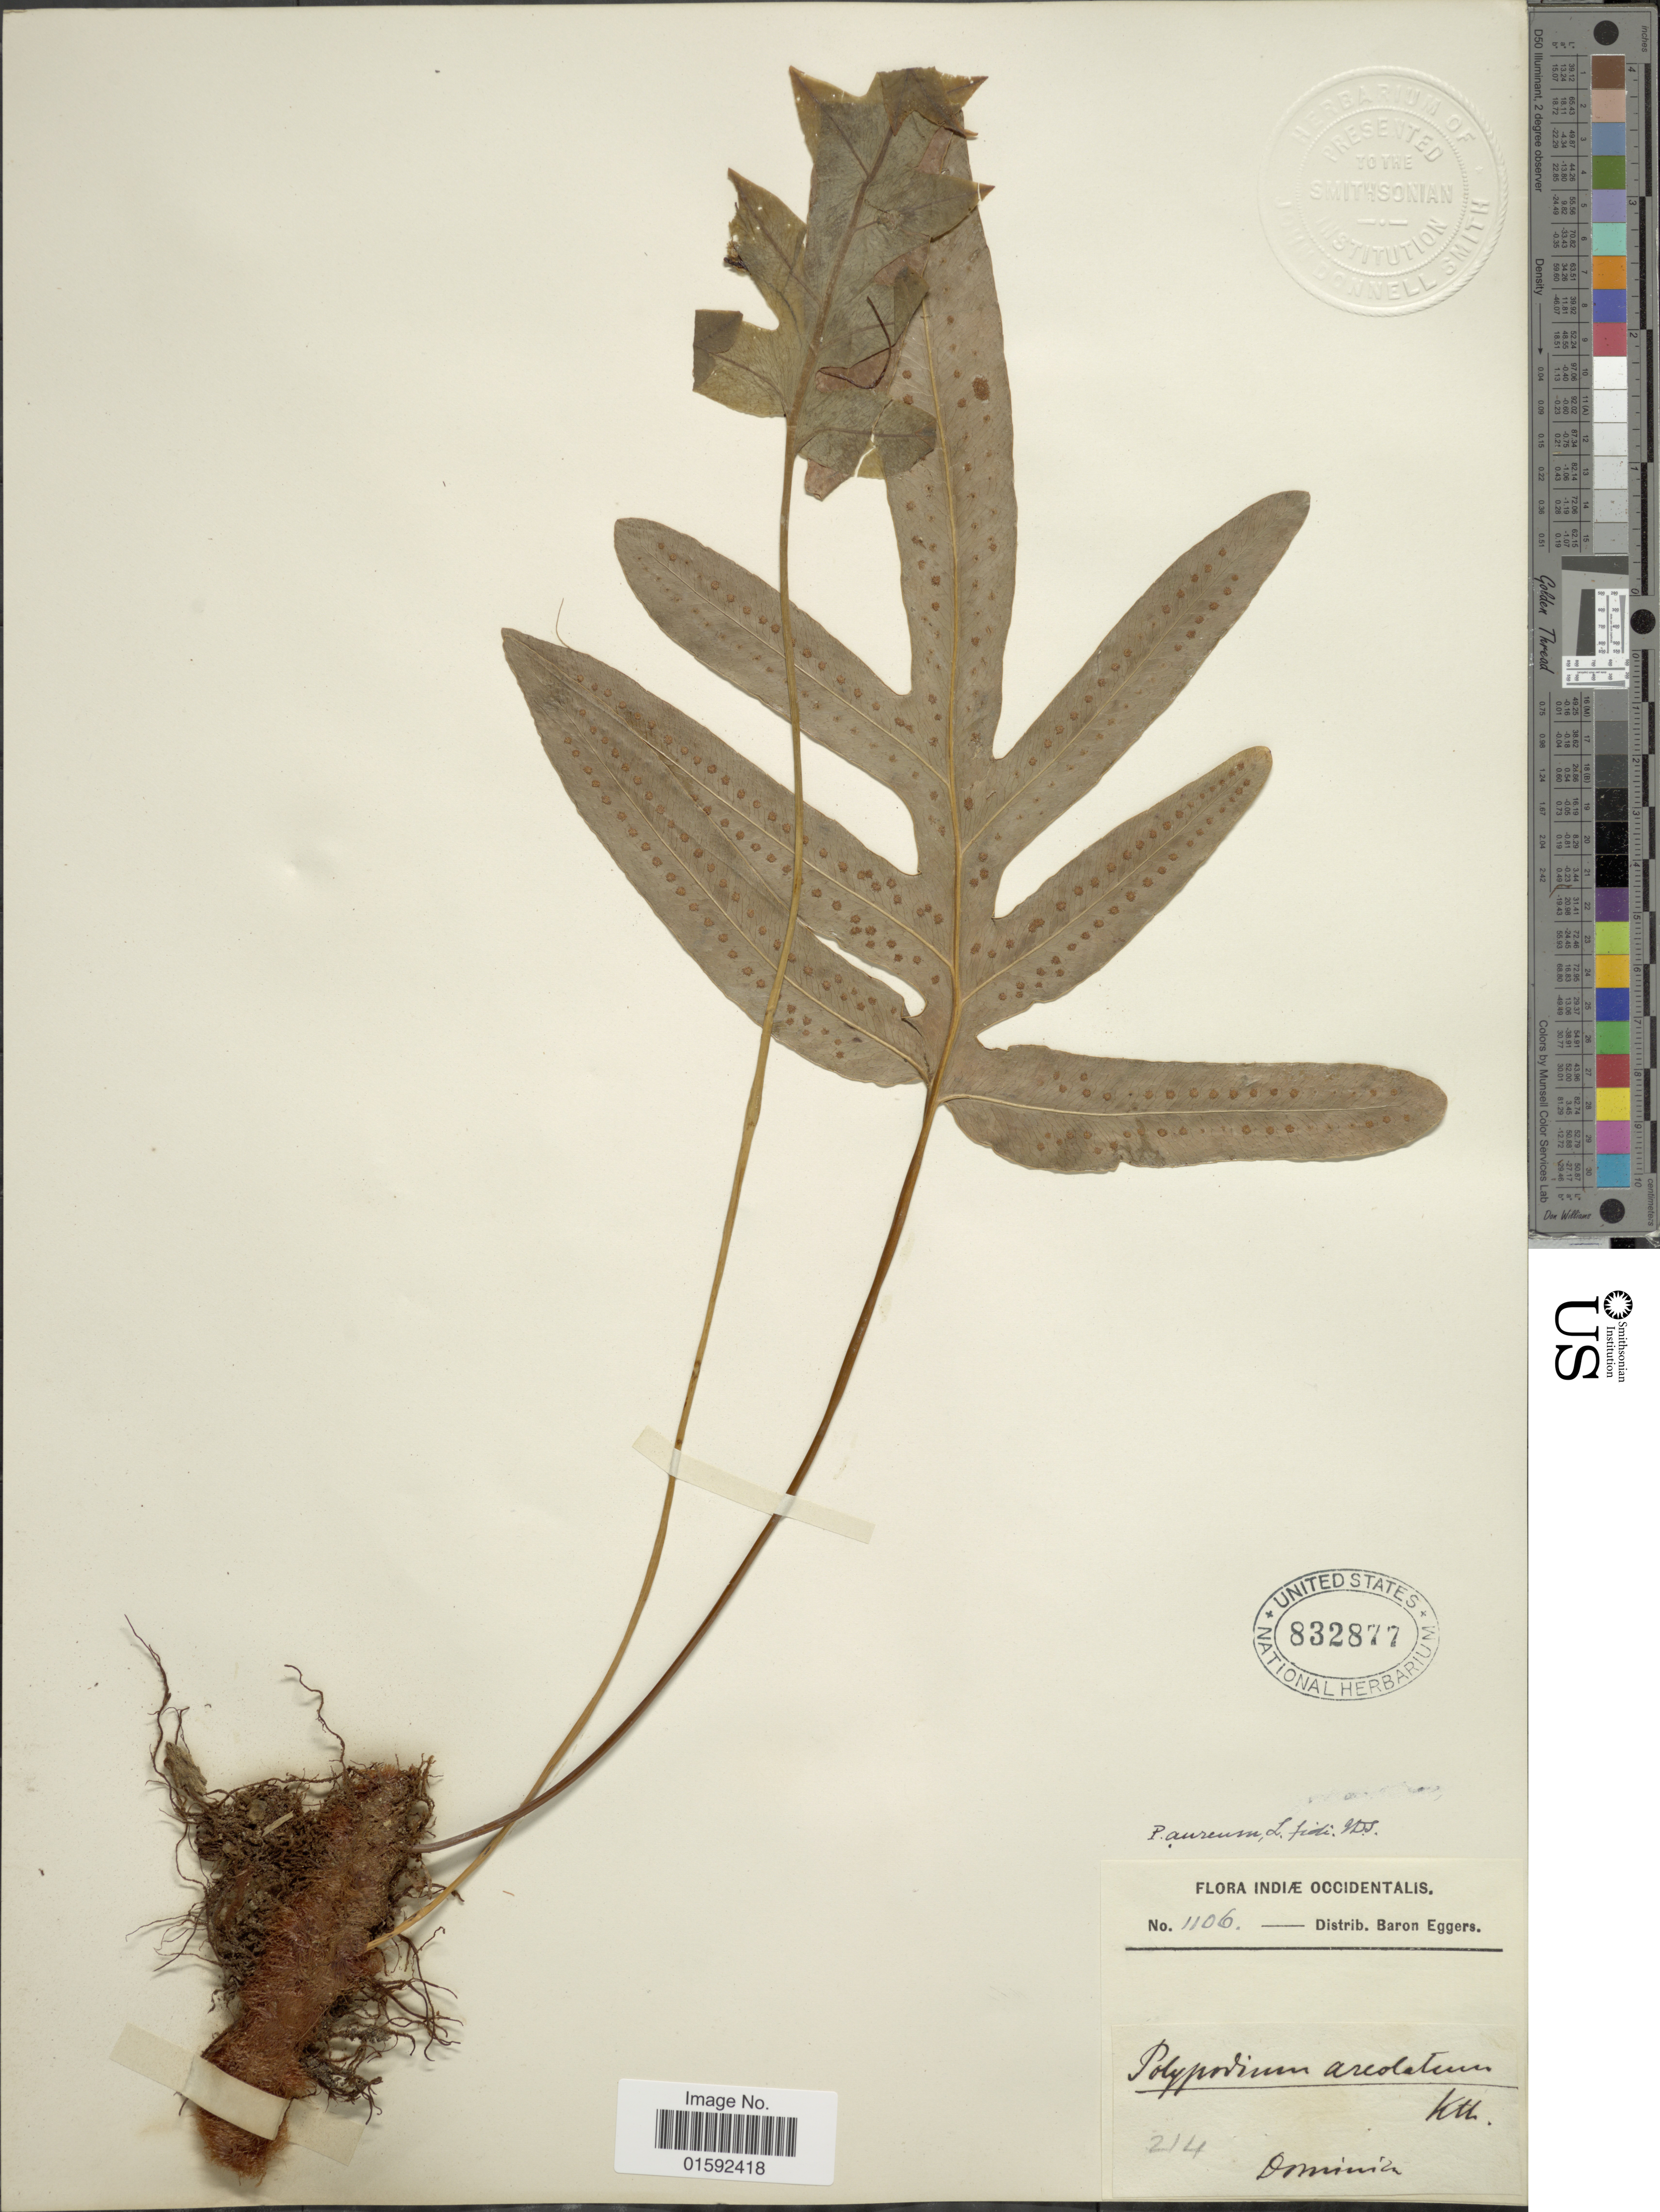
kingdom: Plantae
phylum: Tracheophyta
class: Polypodiopsida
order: Polypodiales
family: Polypodiaceae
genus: Phlebodium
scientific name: Phlebodium aureum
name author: (L.) J. Sm.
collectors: H. F. A. von Eggers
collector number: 1106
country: Dominica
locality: Indiæ Occidentalis, Dominica.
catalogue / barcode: US 832877